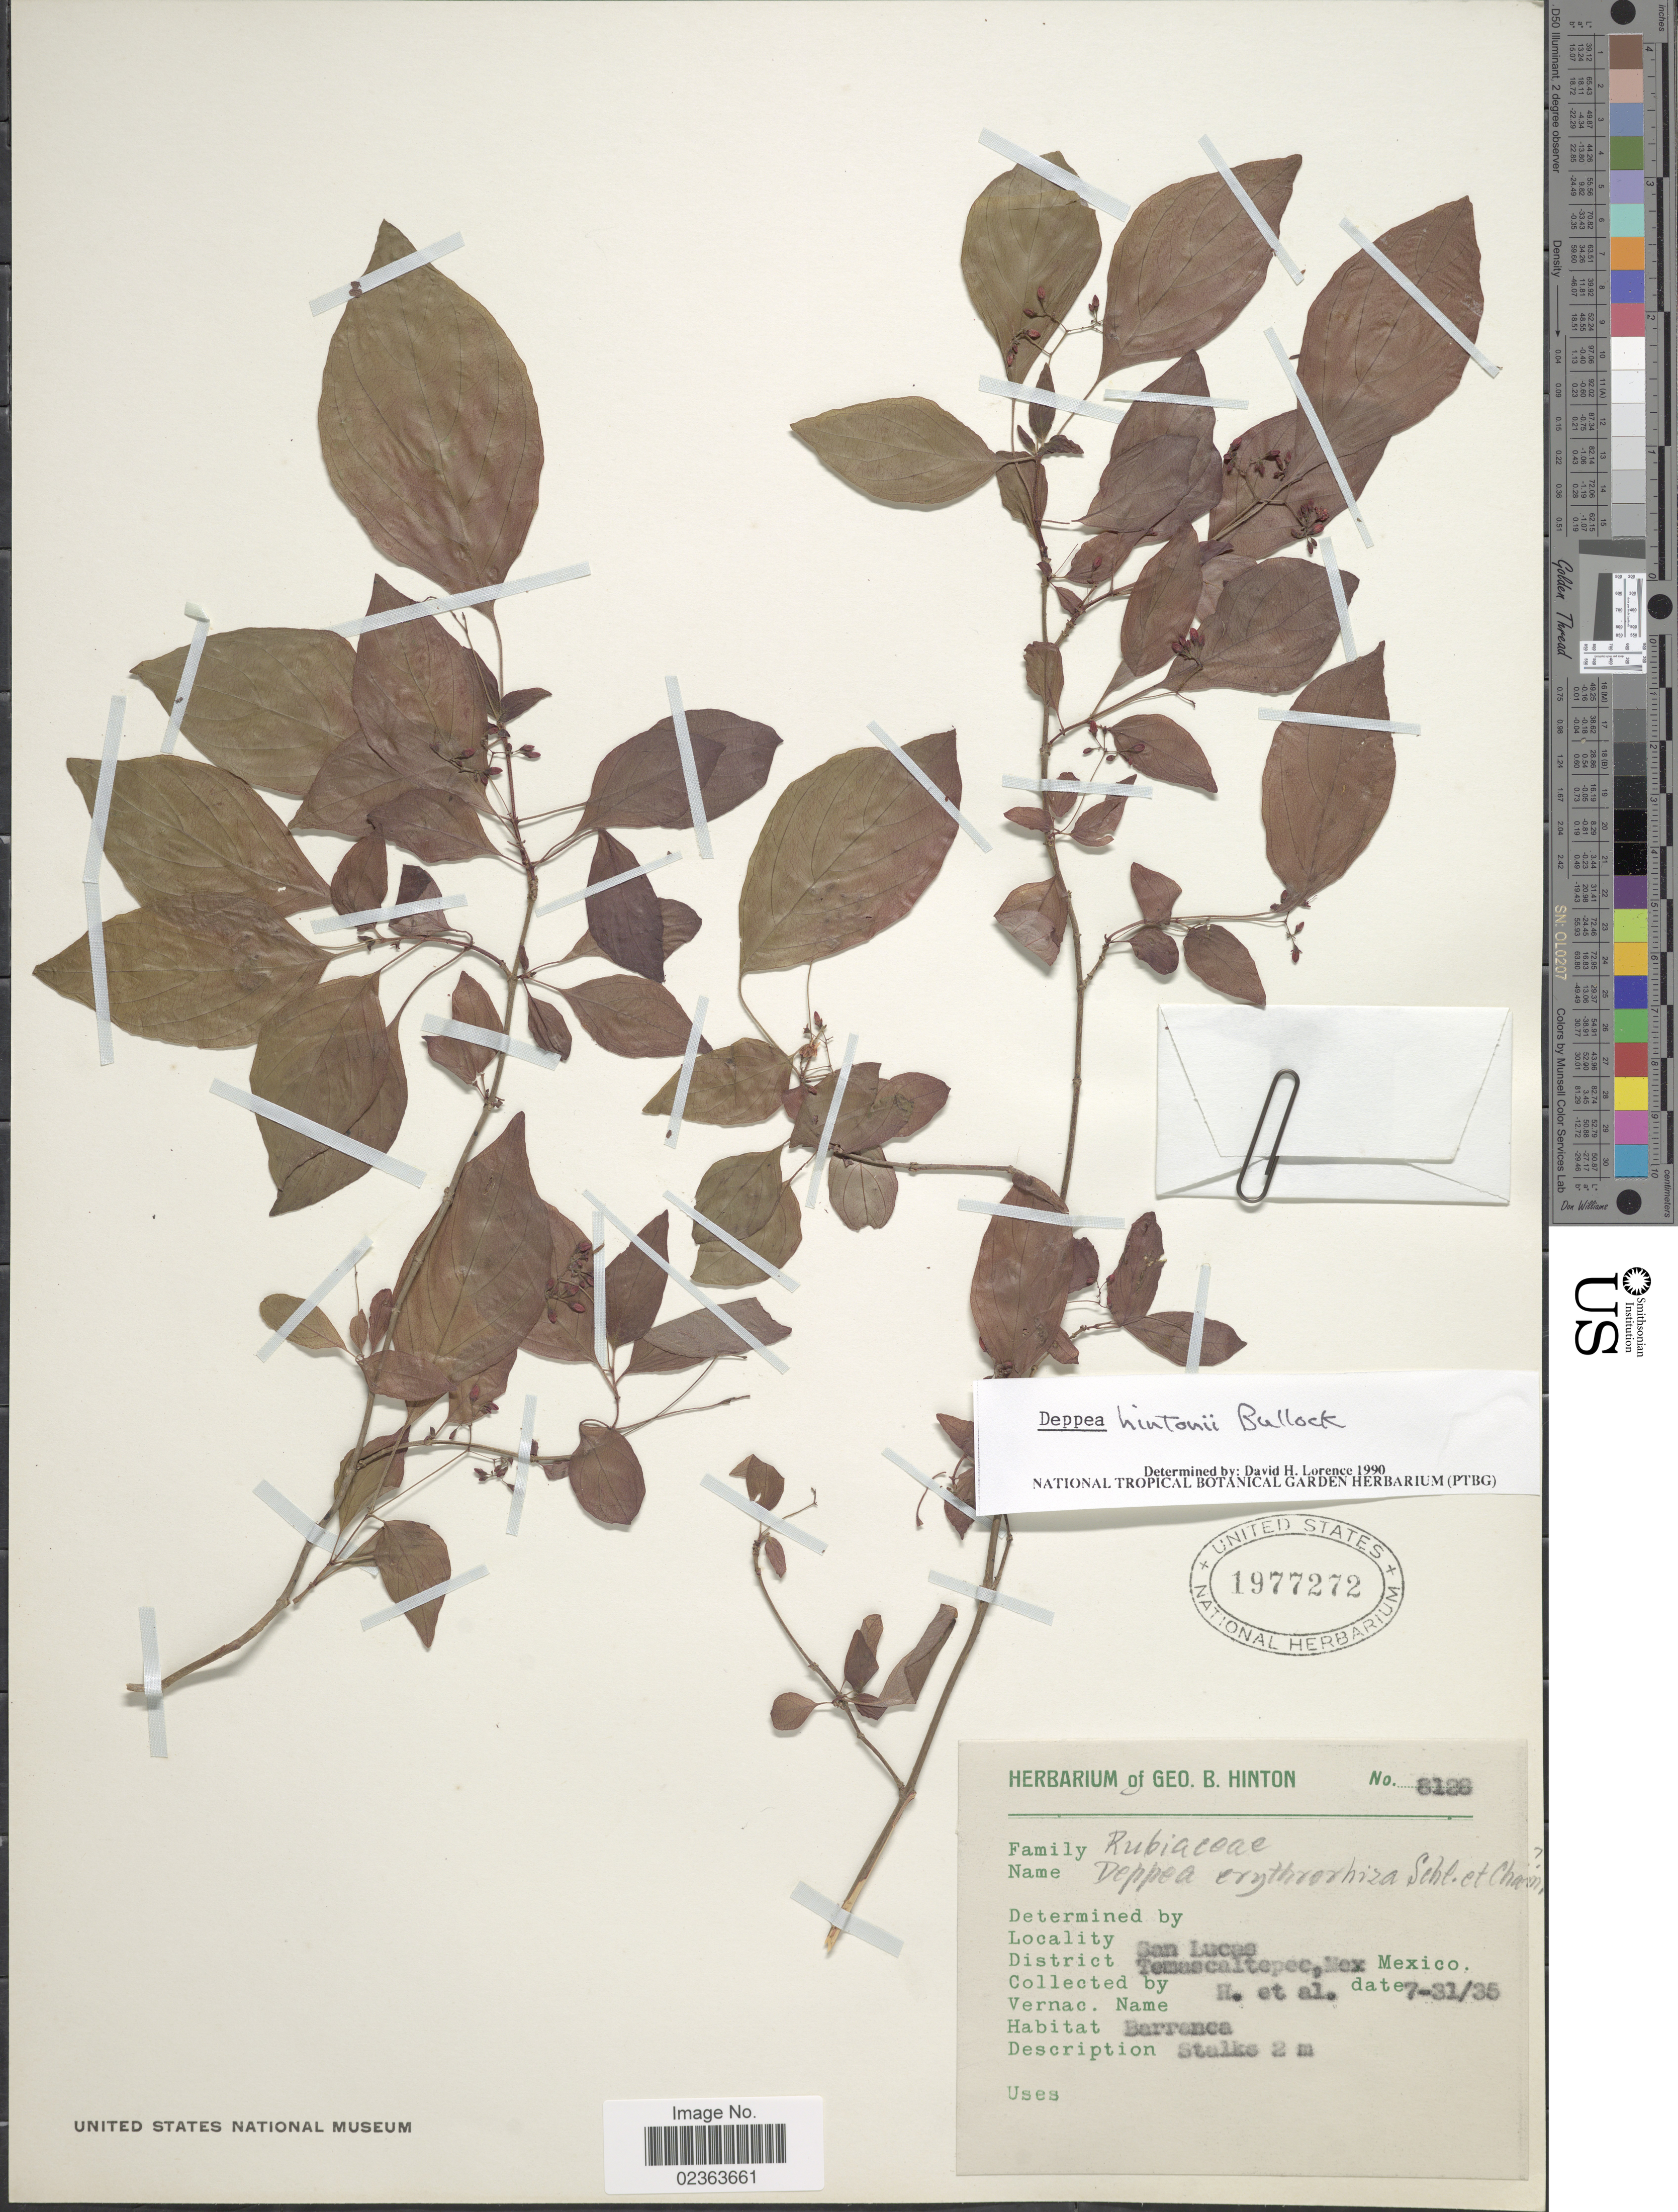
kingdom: Plantae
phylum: Tracheophyta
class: Magnoliopsida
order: Gentianales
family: Rubiaceae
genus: Deppea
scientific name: Deppea hintonii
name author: Bullock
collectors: G. B. Hinton & et al.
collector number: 8128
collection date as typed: Transcribed d/m/y: 31/7/35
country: Mexico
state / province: México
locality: San Lucas, District Temascaltepec, Barranca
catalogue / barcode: US 1977272